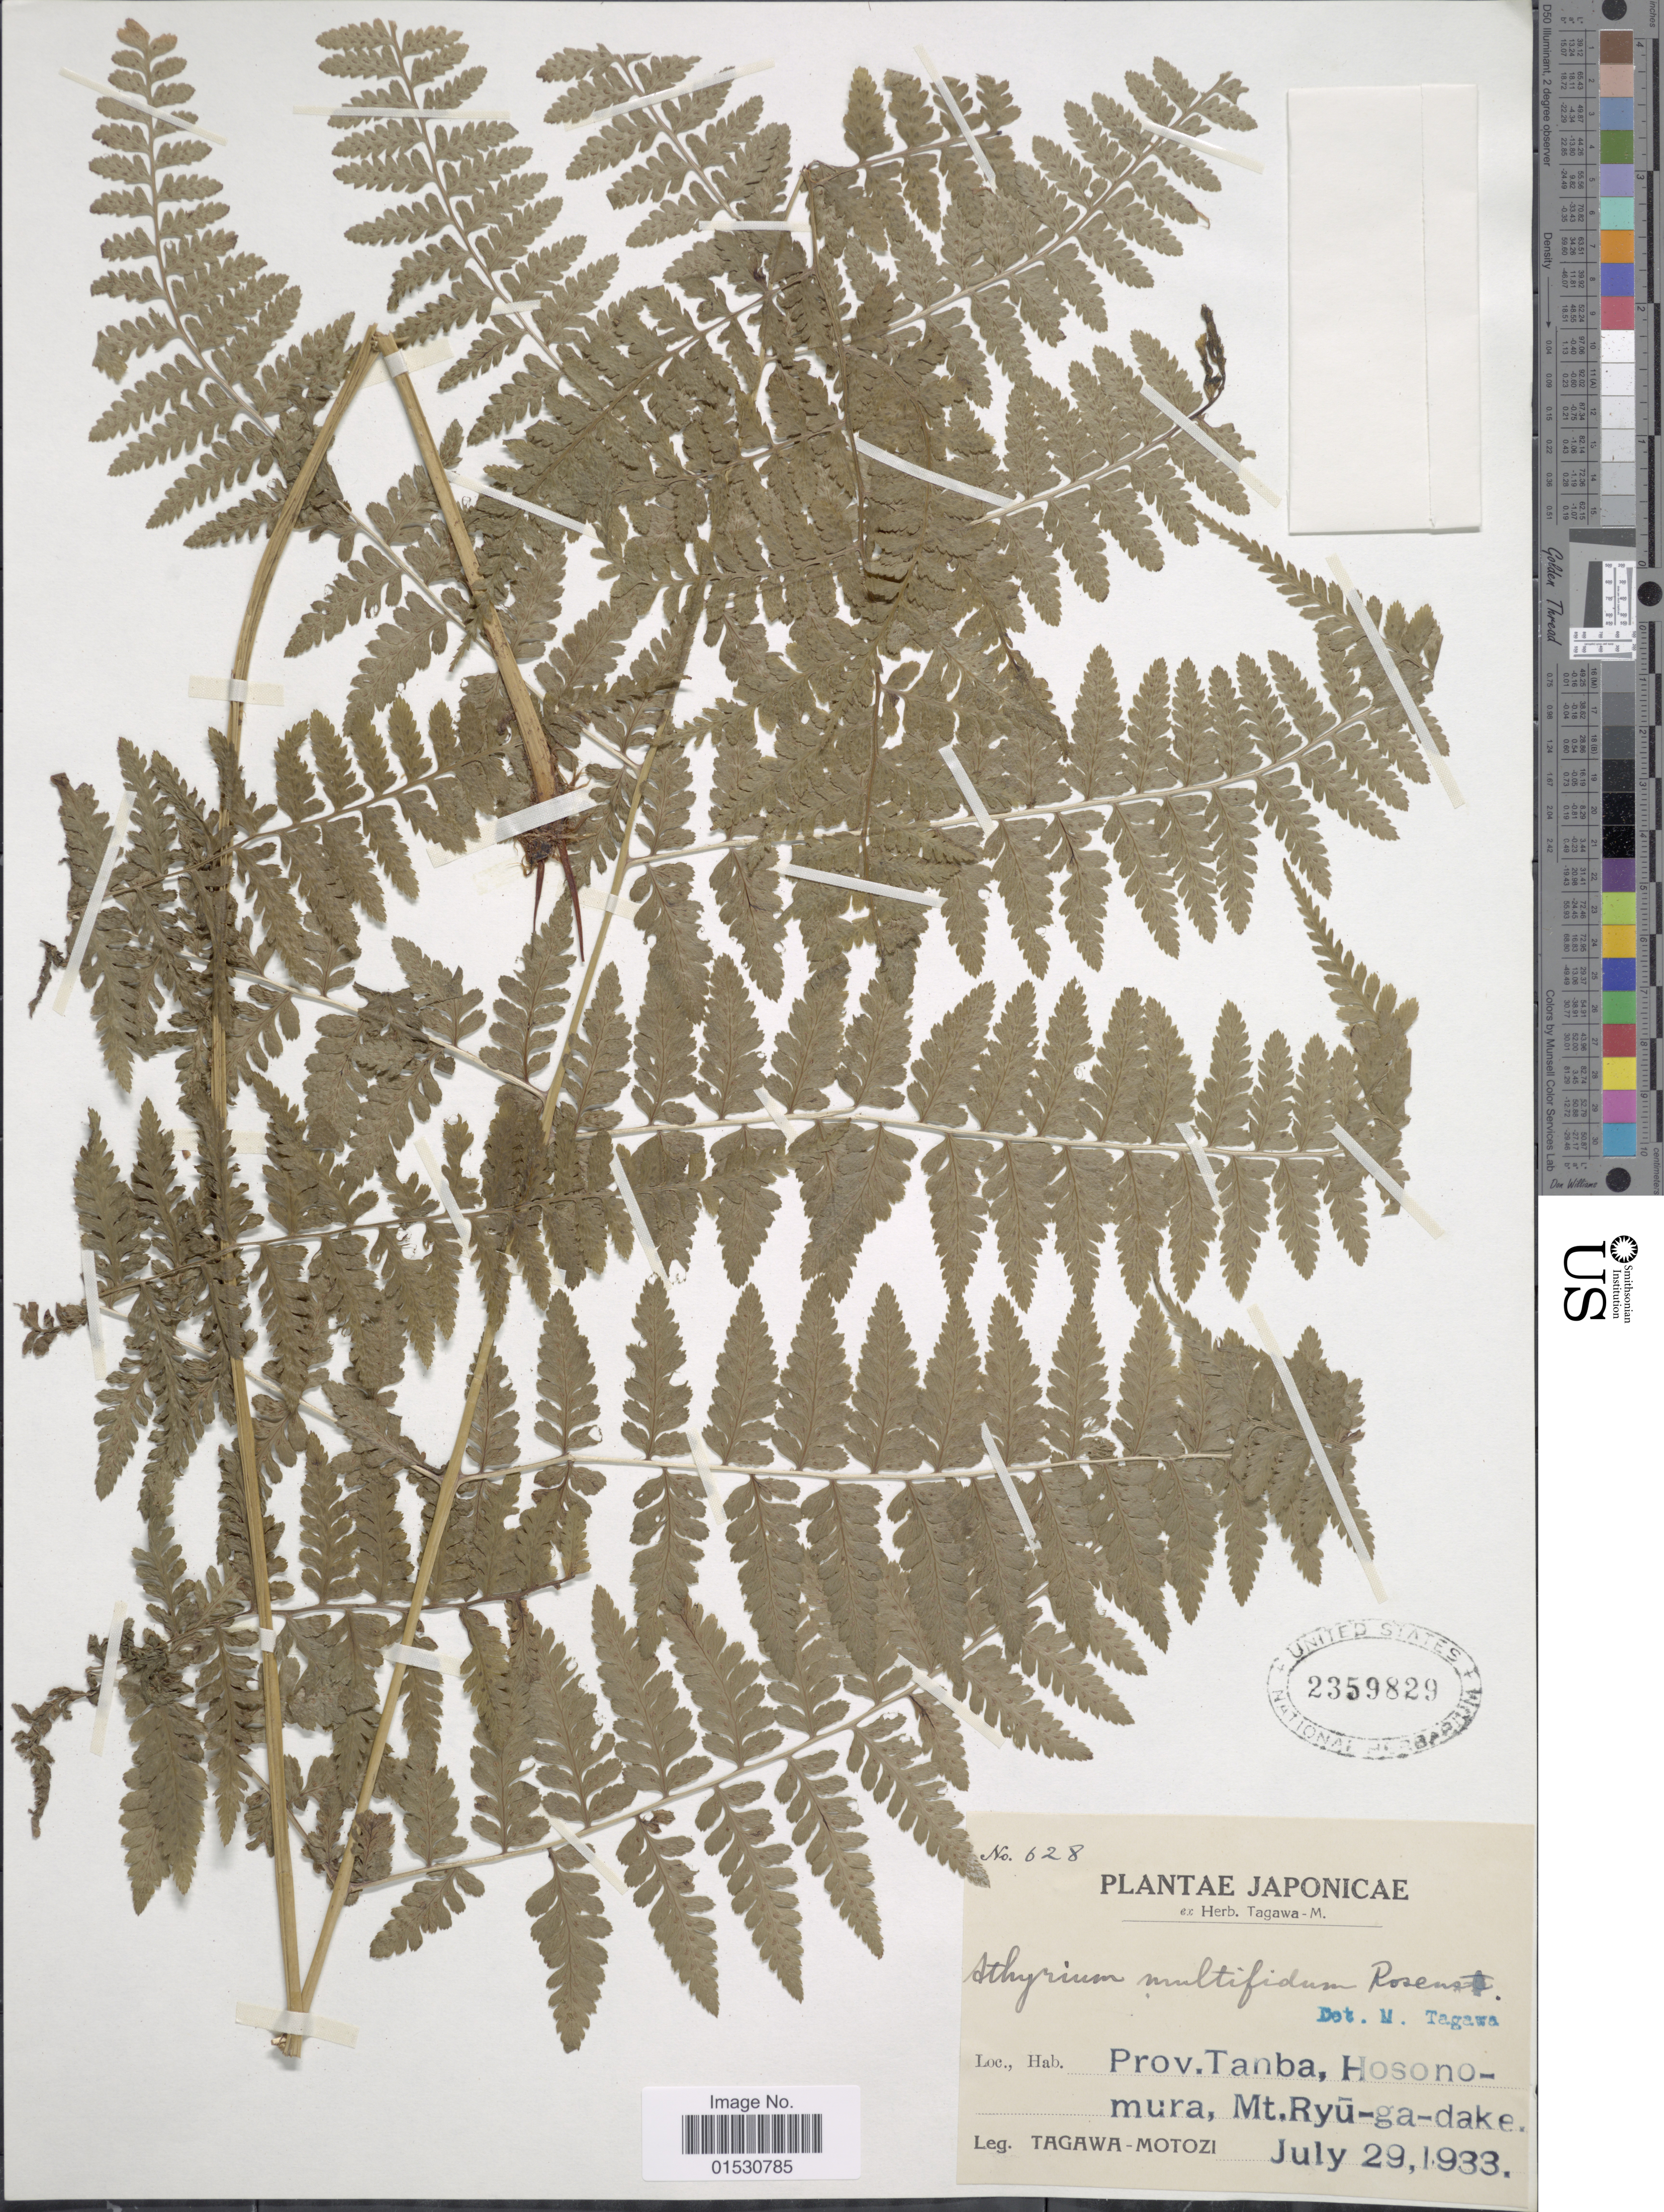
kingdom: Plantae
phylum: Tracheophyta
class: Polypodiopsida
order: Polypodiales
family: Athyriaceae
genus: Athyrium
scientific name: Athyrium multifidum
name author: Rosenst.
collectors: M. Tagawa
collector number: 628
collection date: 1933-07-29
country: Japan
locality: Prov. Tanba, Hosonomura, Mt. Ryu-ga-dake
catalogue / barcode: US 2359829